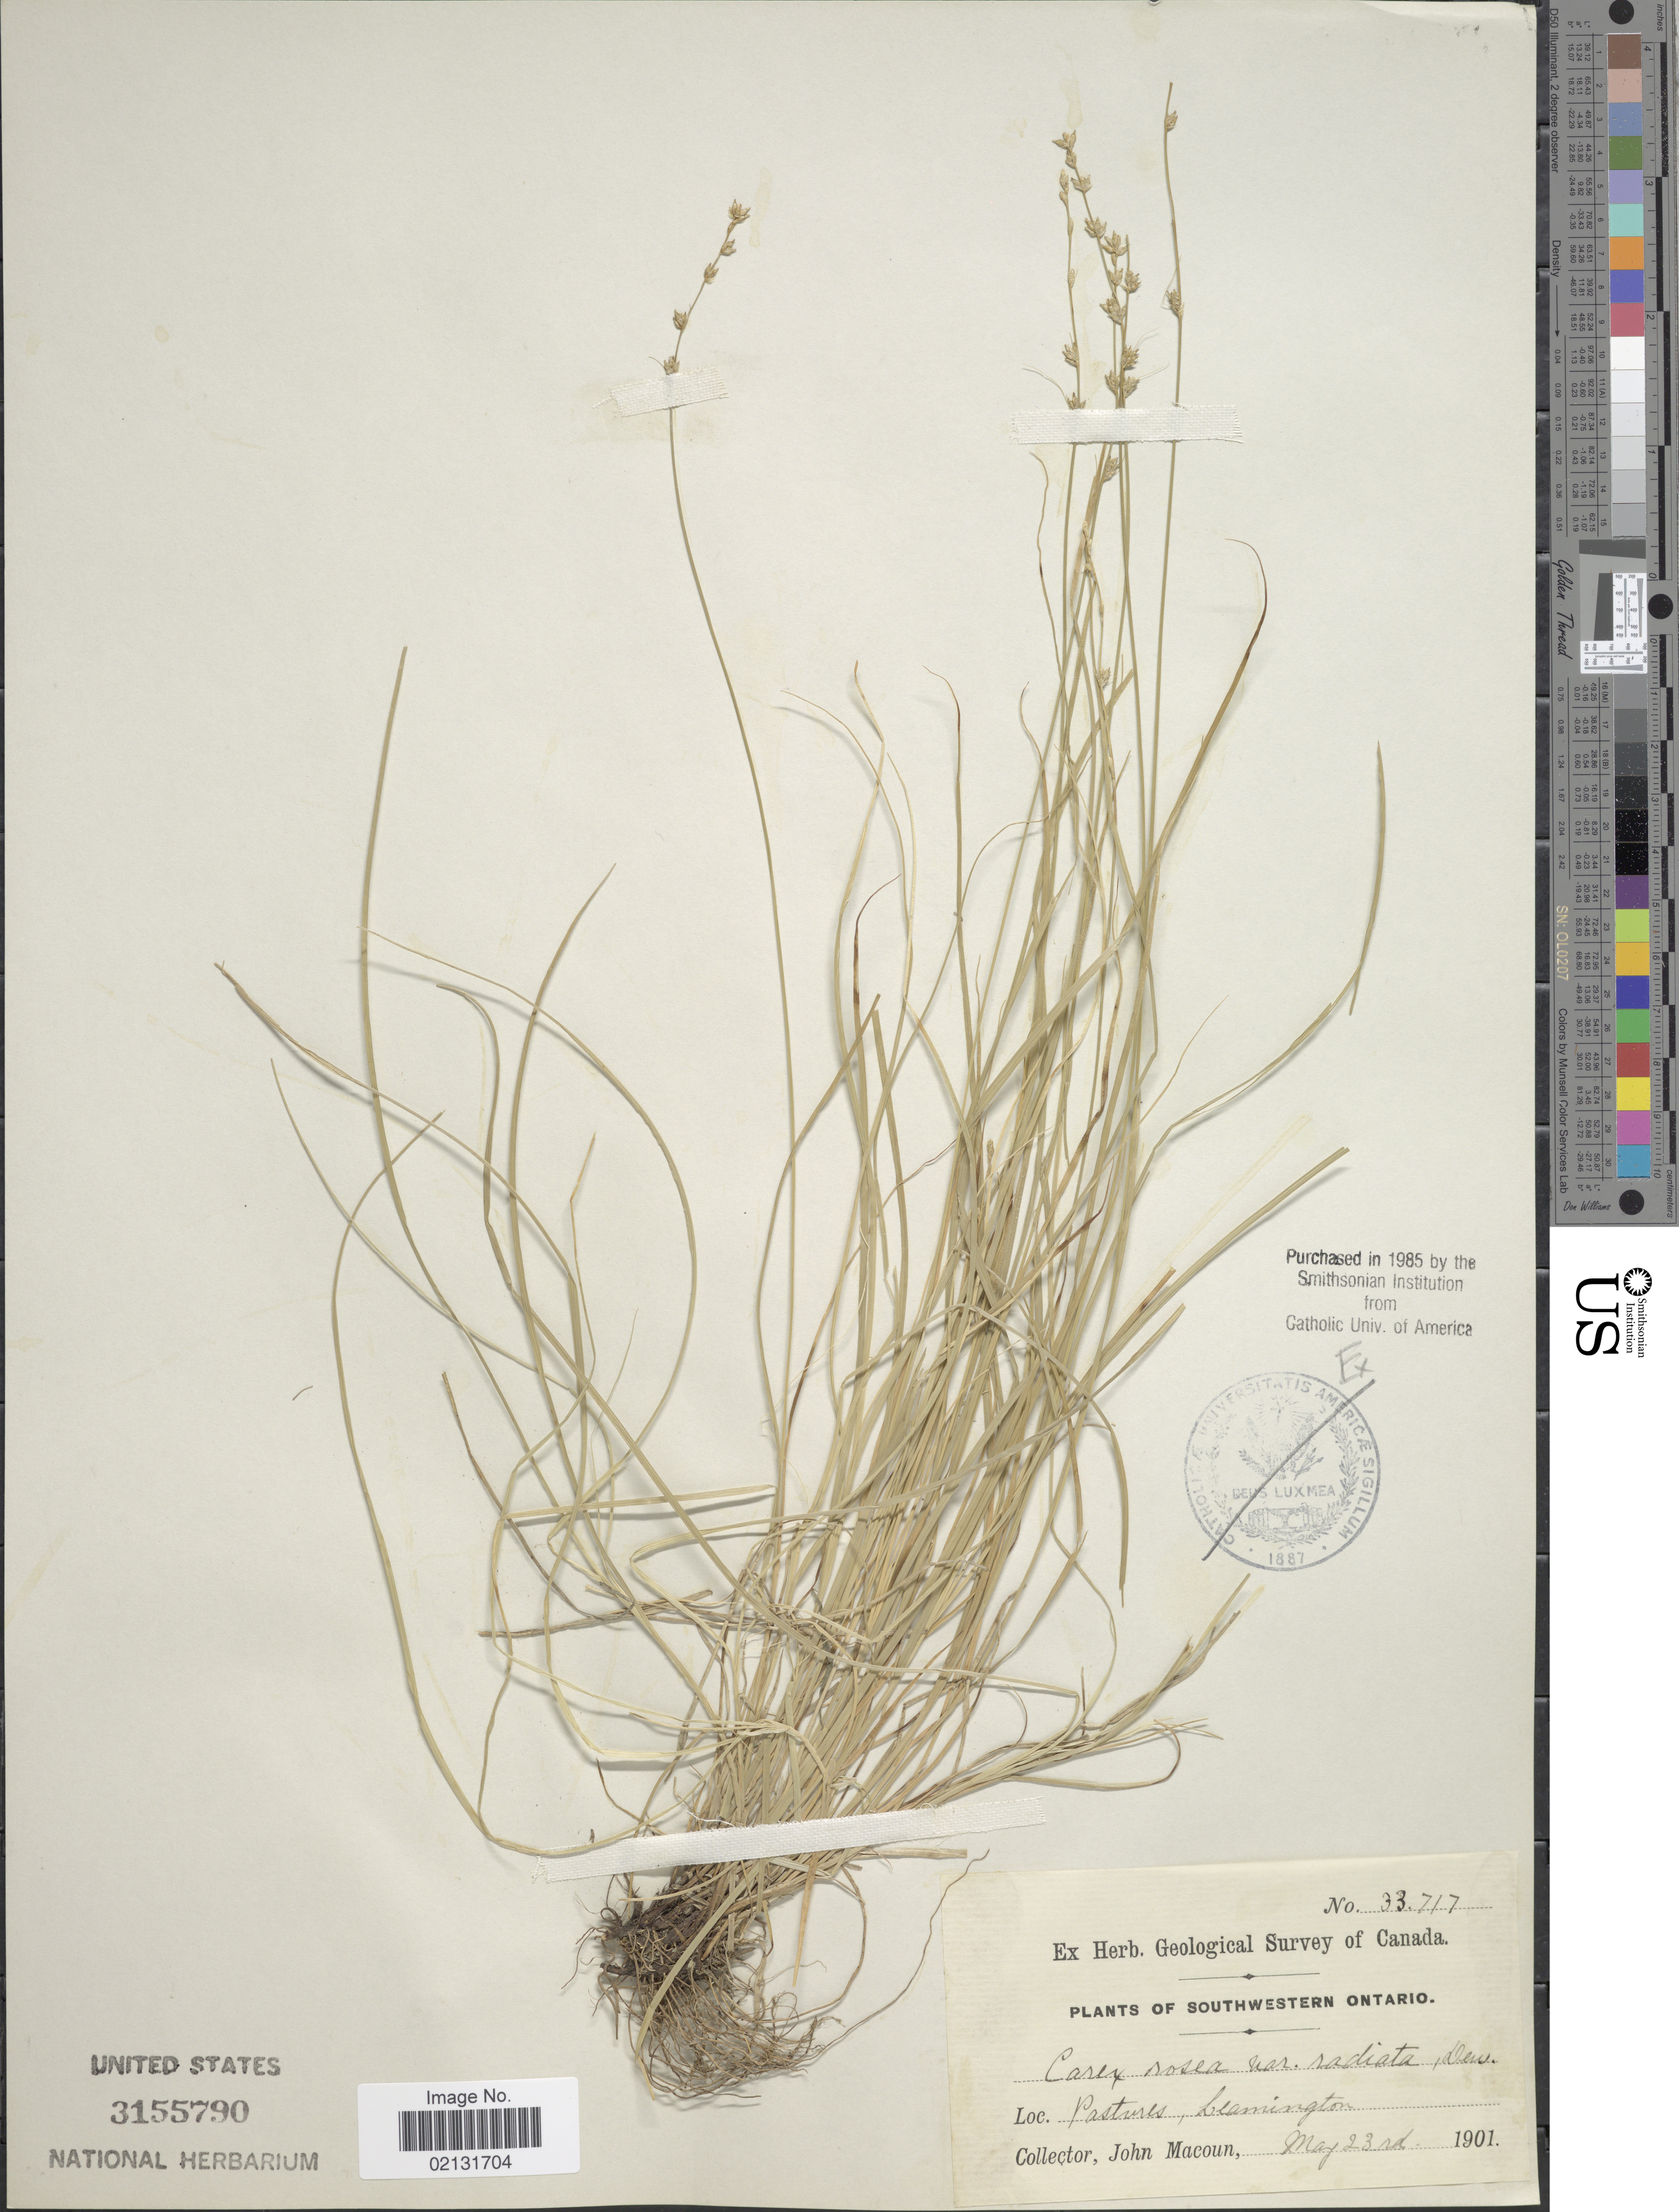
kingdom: Plantae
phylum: Tracheophyta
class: Liliopsida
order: Poales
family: Cyperaceae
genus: Carex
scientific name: Carex rosea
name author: Willd.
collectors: J. Macoun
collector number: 33717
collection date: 1901-05-23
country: Canada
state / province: Ontario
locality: Pastures, Leamington, Southwestern Ontario.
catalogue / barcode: US 3155790